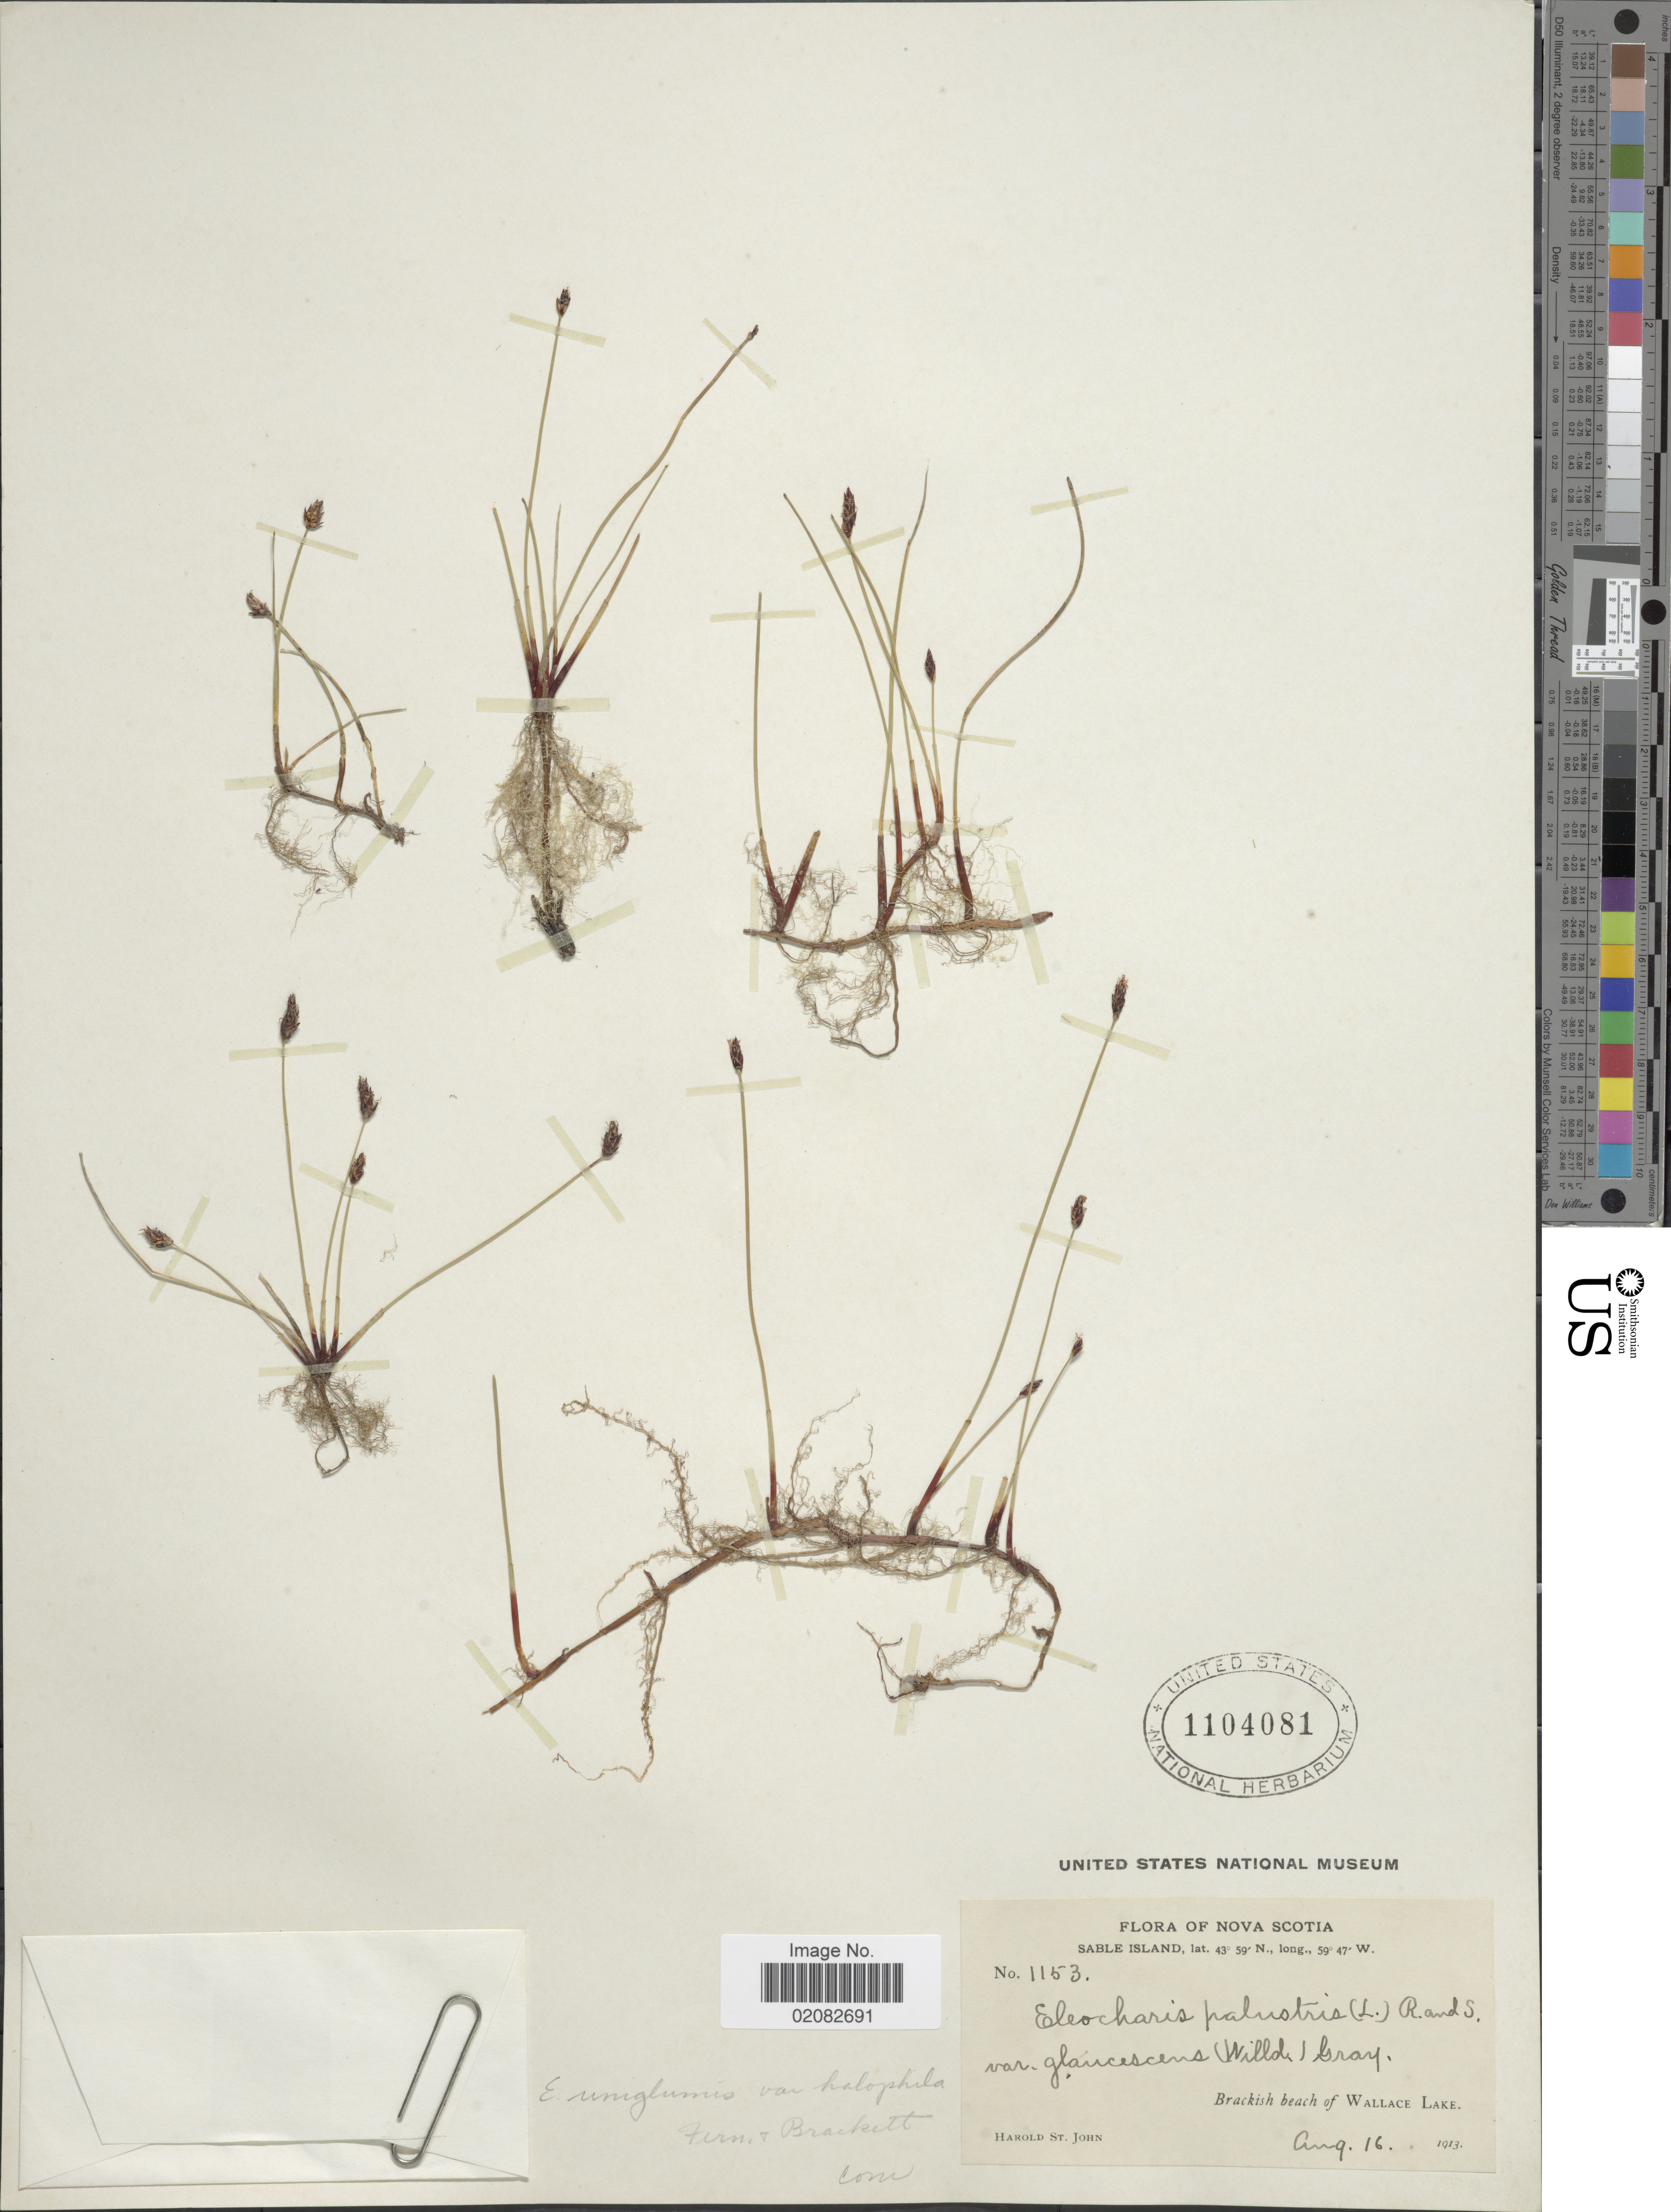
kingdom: Plantae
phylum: Tracheophyta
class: Liliopsida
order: Poales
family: Cyperaceae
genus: Eleocharis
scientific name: Eleocharis halophila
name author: (Fernald & Brackett) Fernald & Brackett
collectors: H. St. John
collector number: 1153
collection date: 1913-08-16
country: Canada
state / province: Nova Scotia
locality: Sable Island, Brackish Beach of Wallace Lake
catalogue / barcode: US 1104081